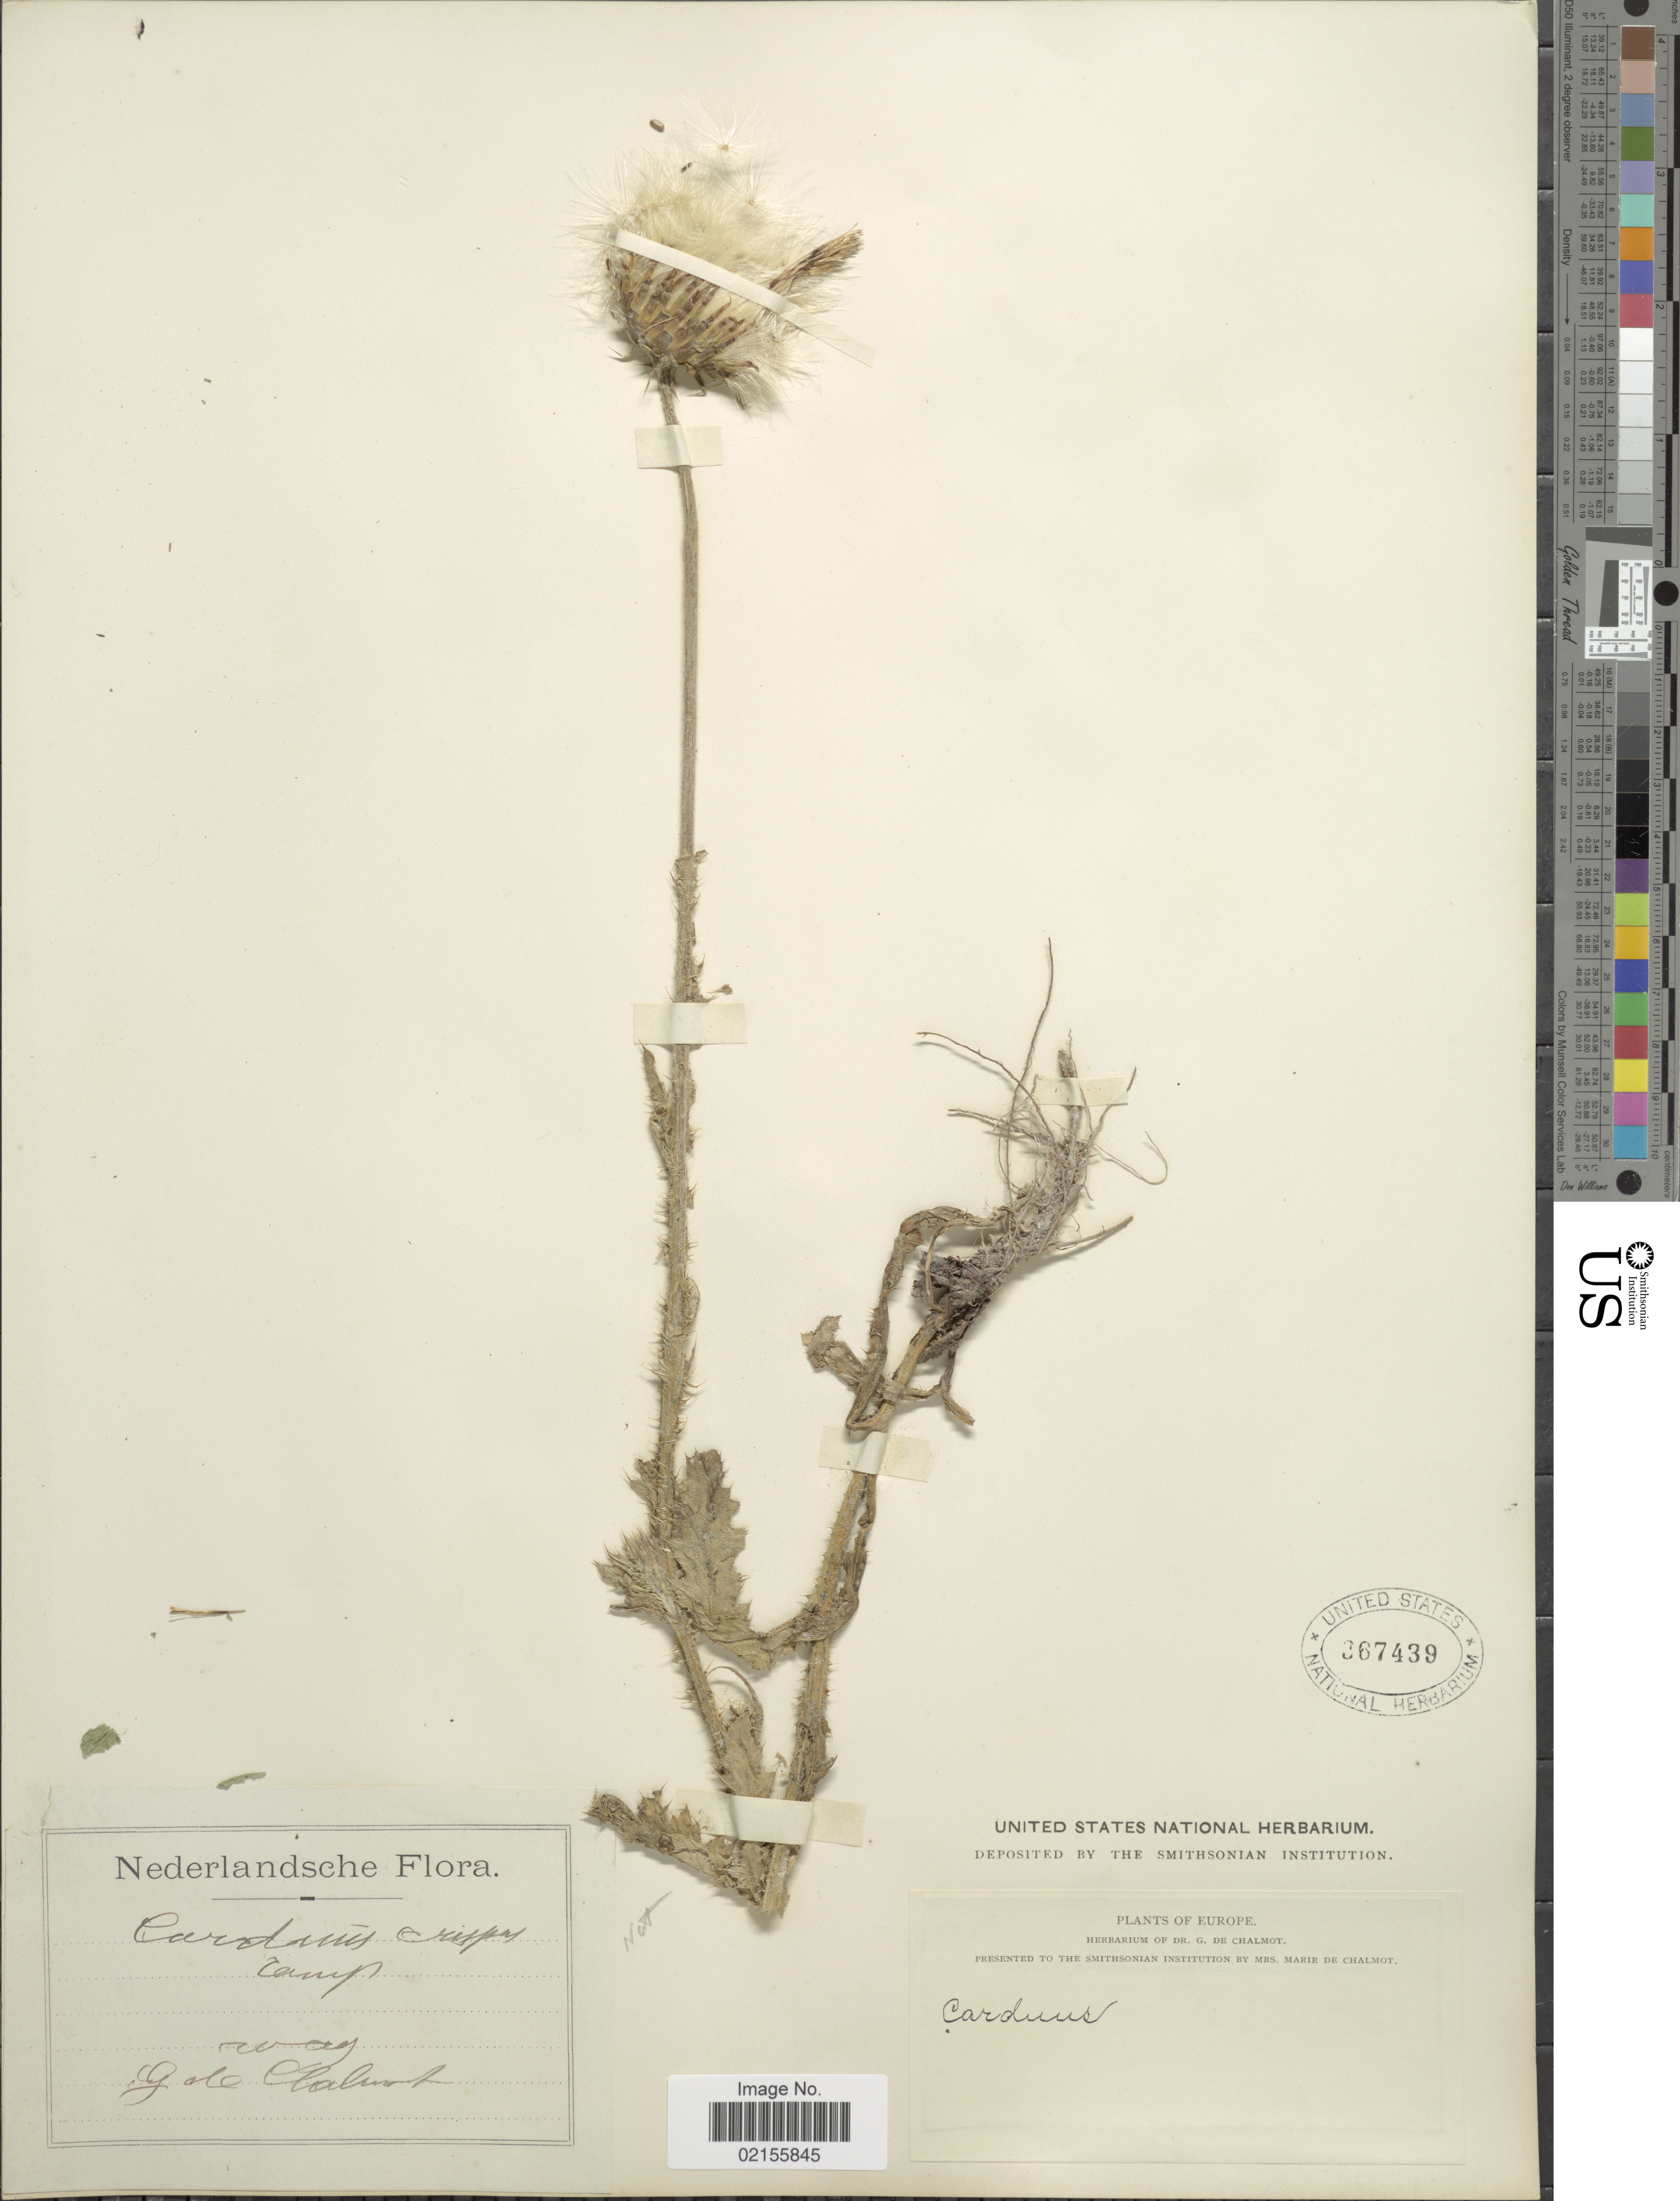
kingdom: Plantae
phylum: Tracheophyta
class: Magnoliopsida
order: Asterales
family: Asteraceae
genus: Carduus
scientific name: Carduus crispus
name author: L.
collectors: G. de Chalmot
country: Netherlands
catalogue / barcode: US 367439